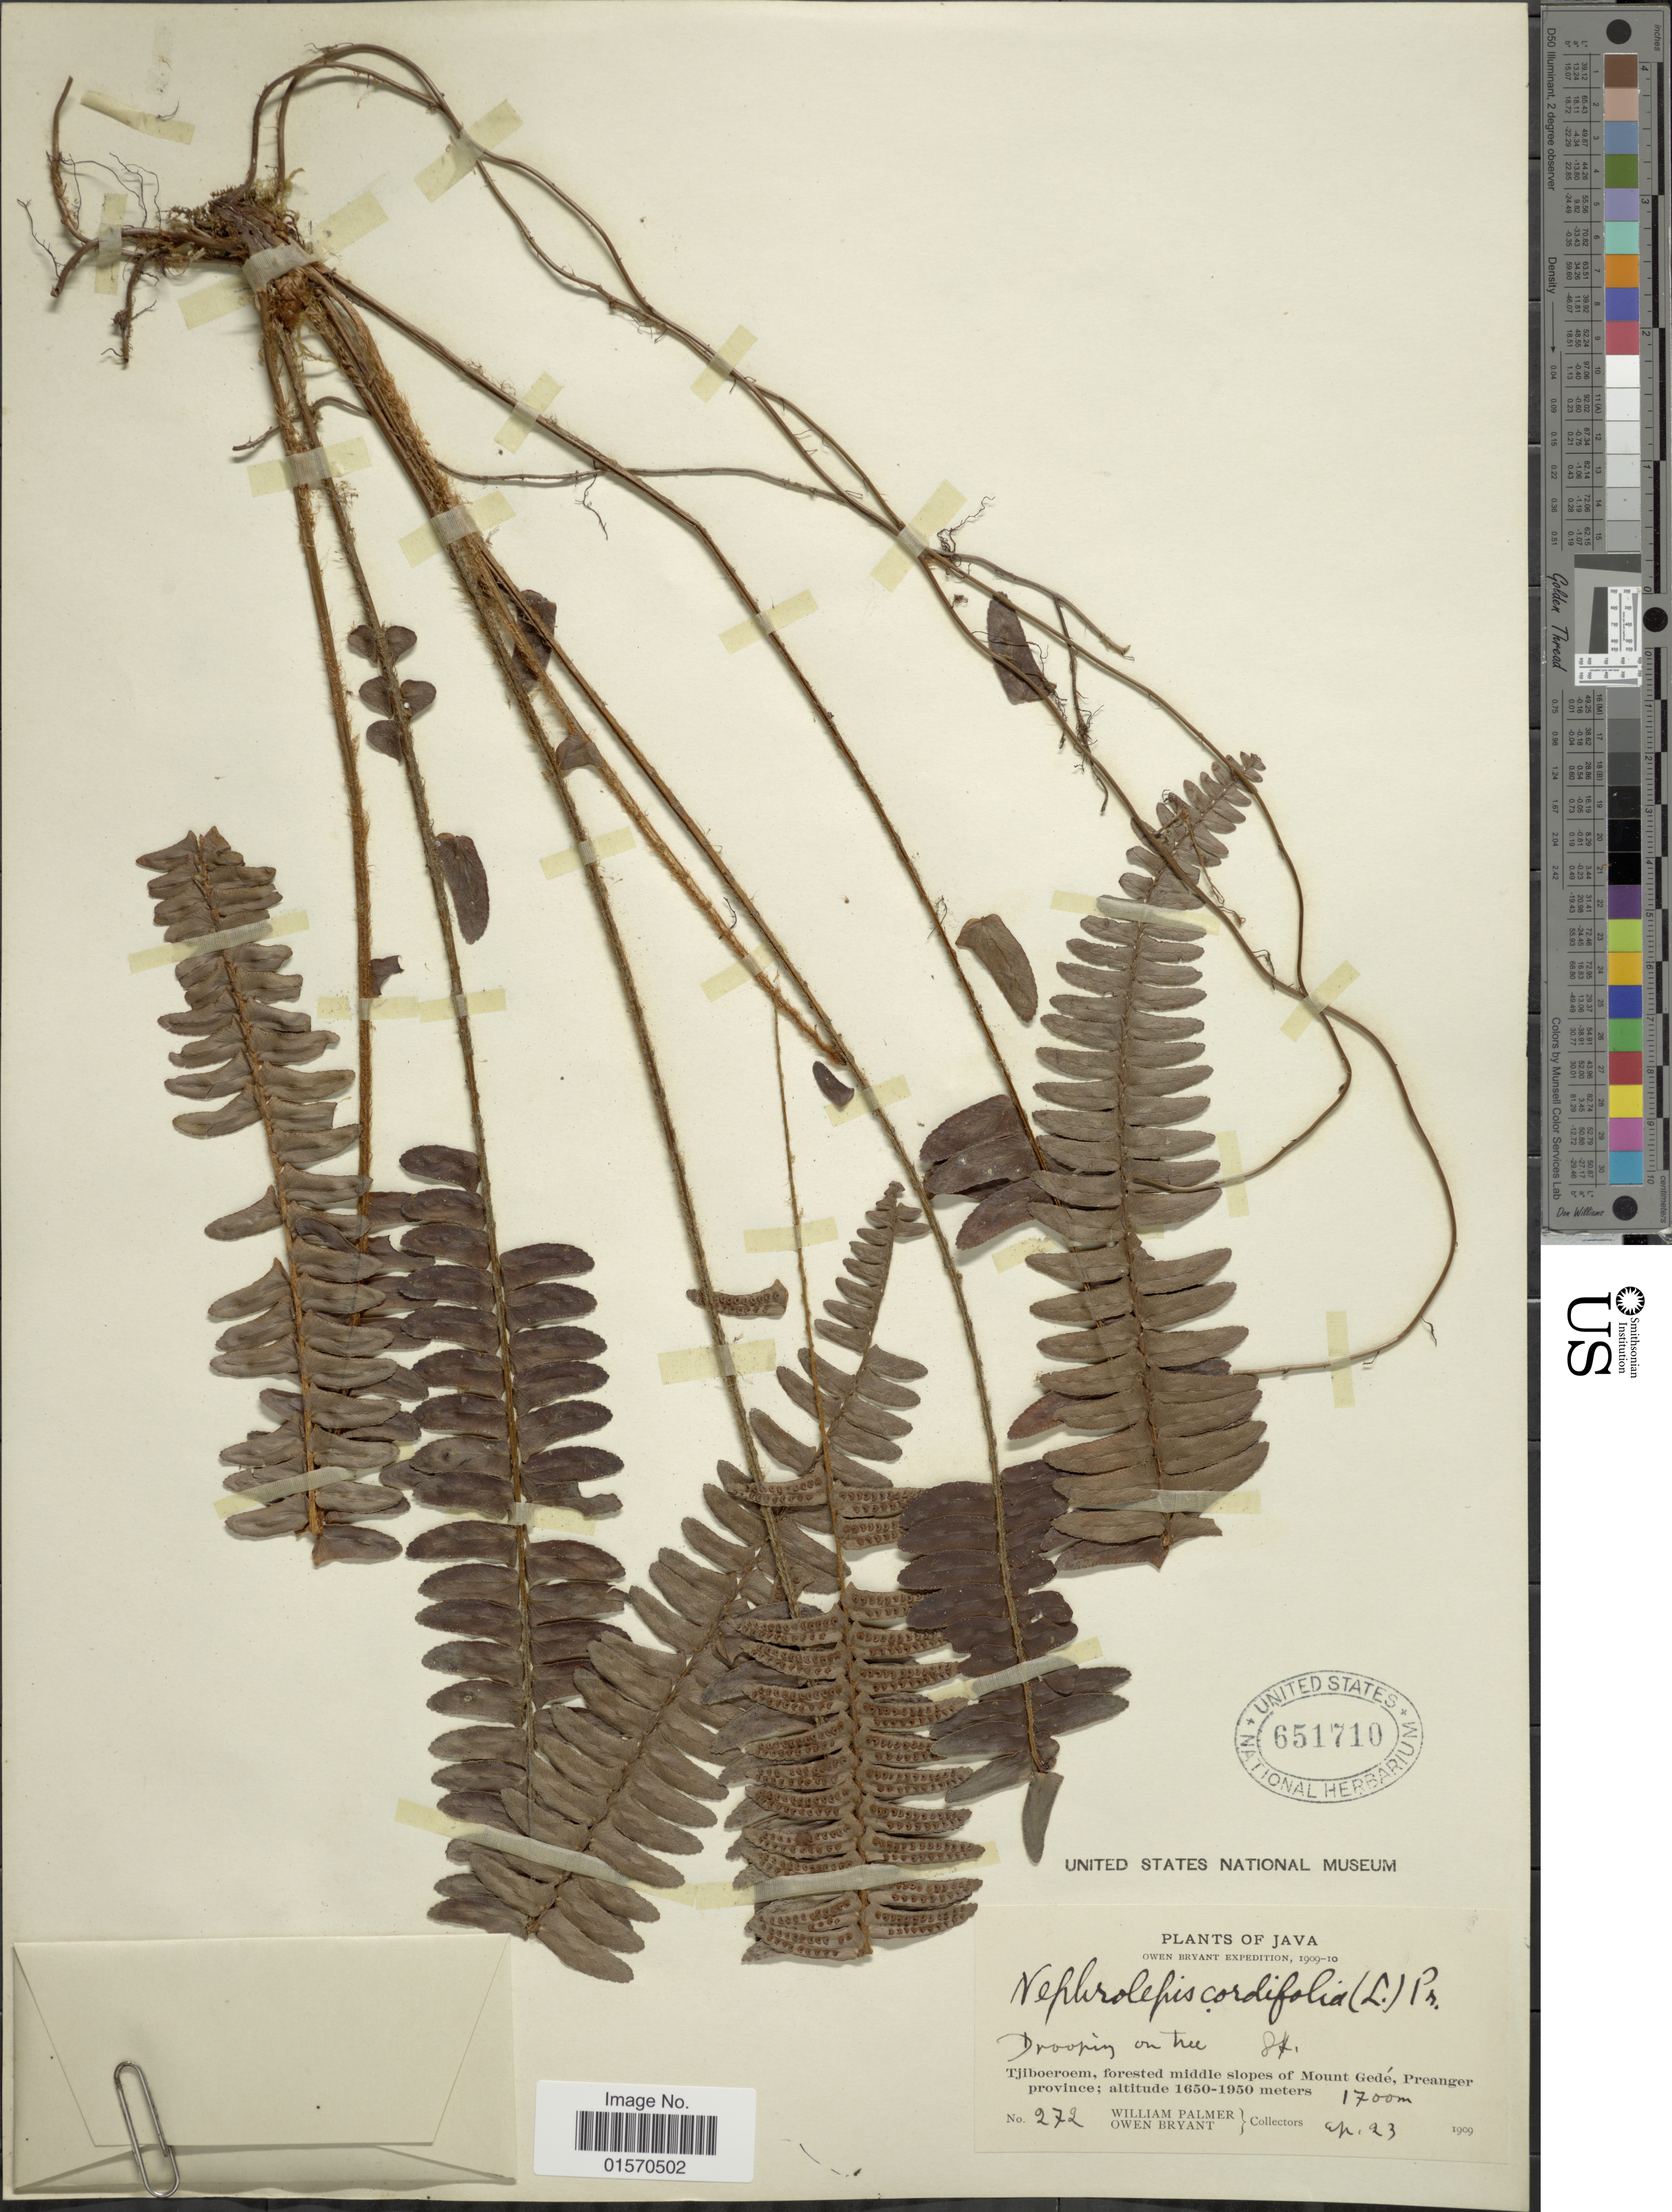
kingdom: Plantae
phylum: Tracheophyta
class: Polypodiopsida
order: Polypodiales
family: Nephrolepidaceae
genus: Nephrolepis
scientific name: Nephrolepis cordifolia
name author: (L.) C. Presl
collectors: W. Palmer & O. Bryant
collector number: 272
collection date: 1909-04-23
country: Indonesia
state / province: Java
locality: Tjiboeroem, forested middle slopes of Mount Gedé, Preanger province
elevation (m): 1700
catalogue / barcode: US 651710